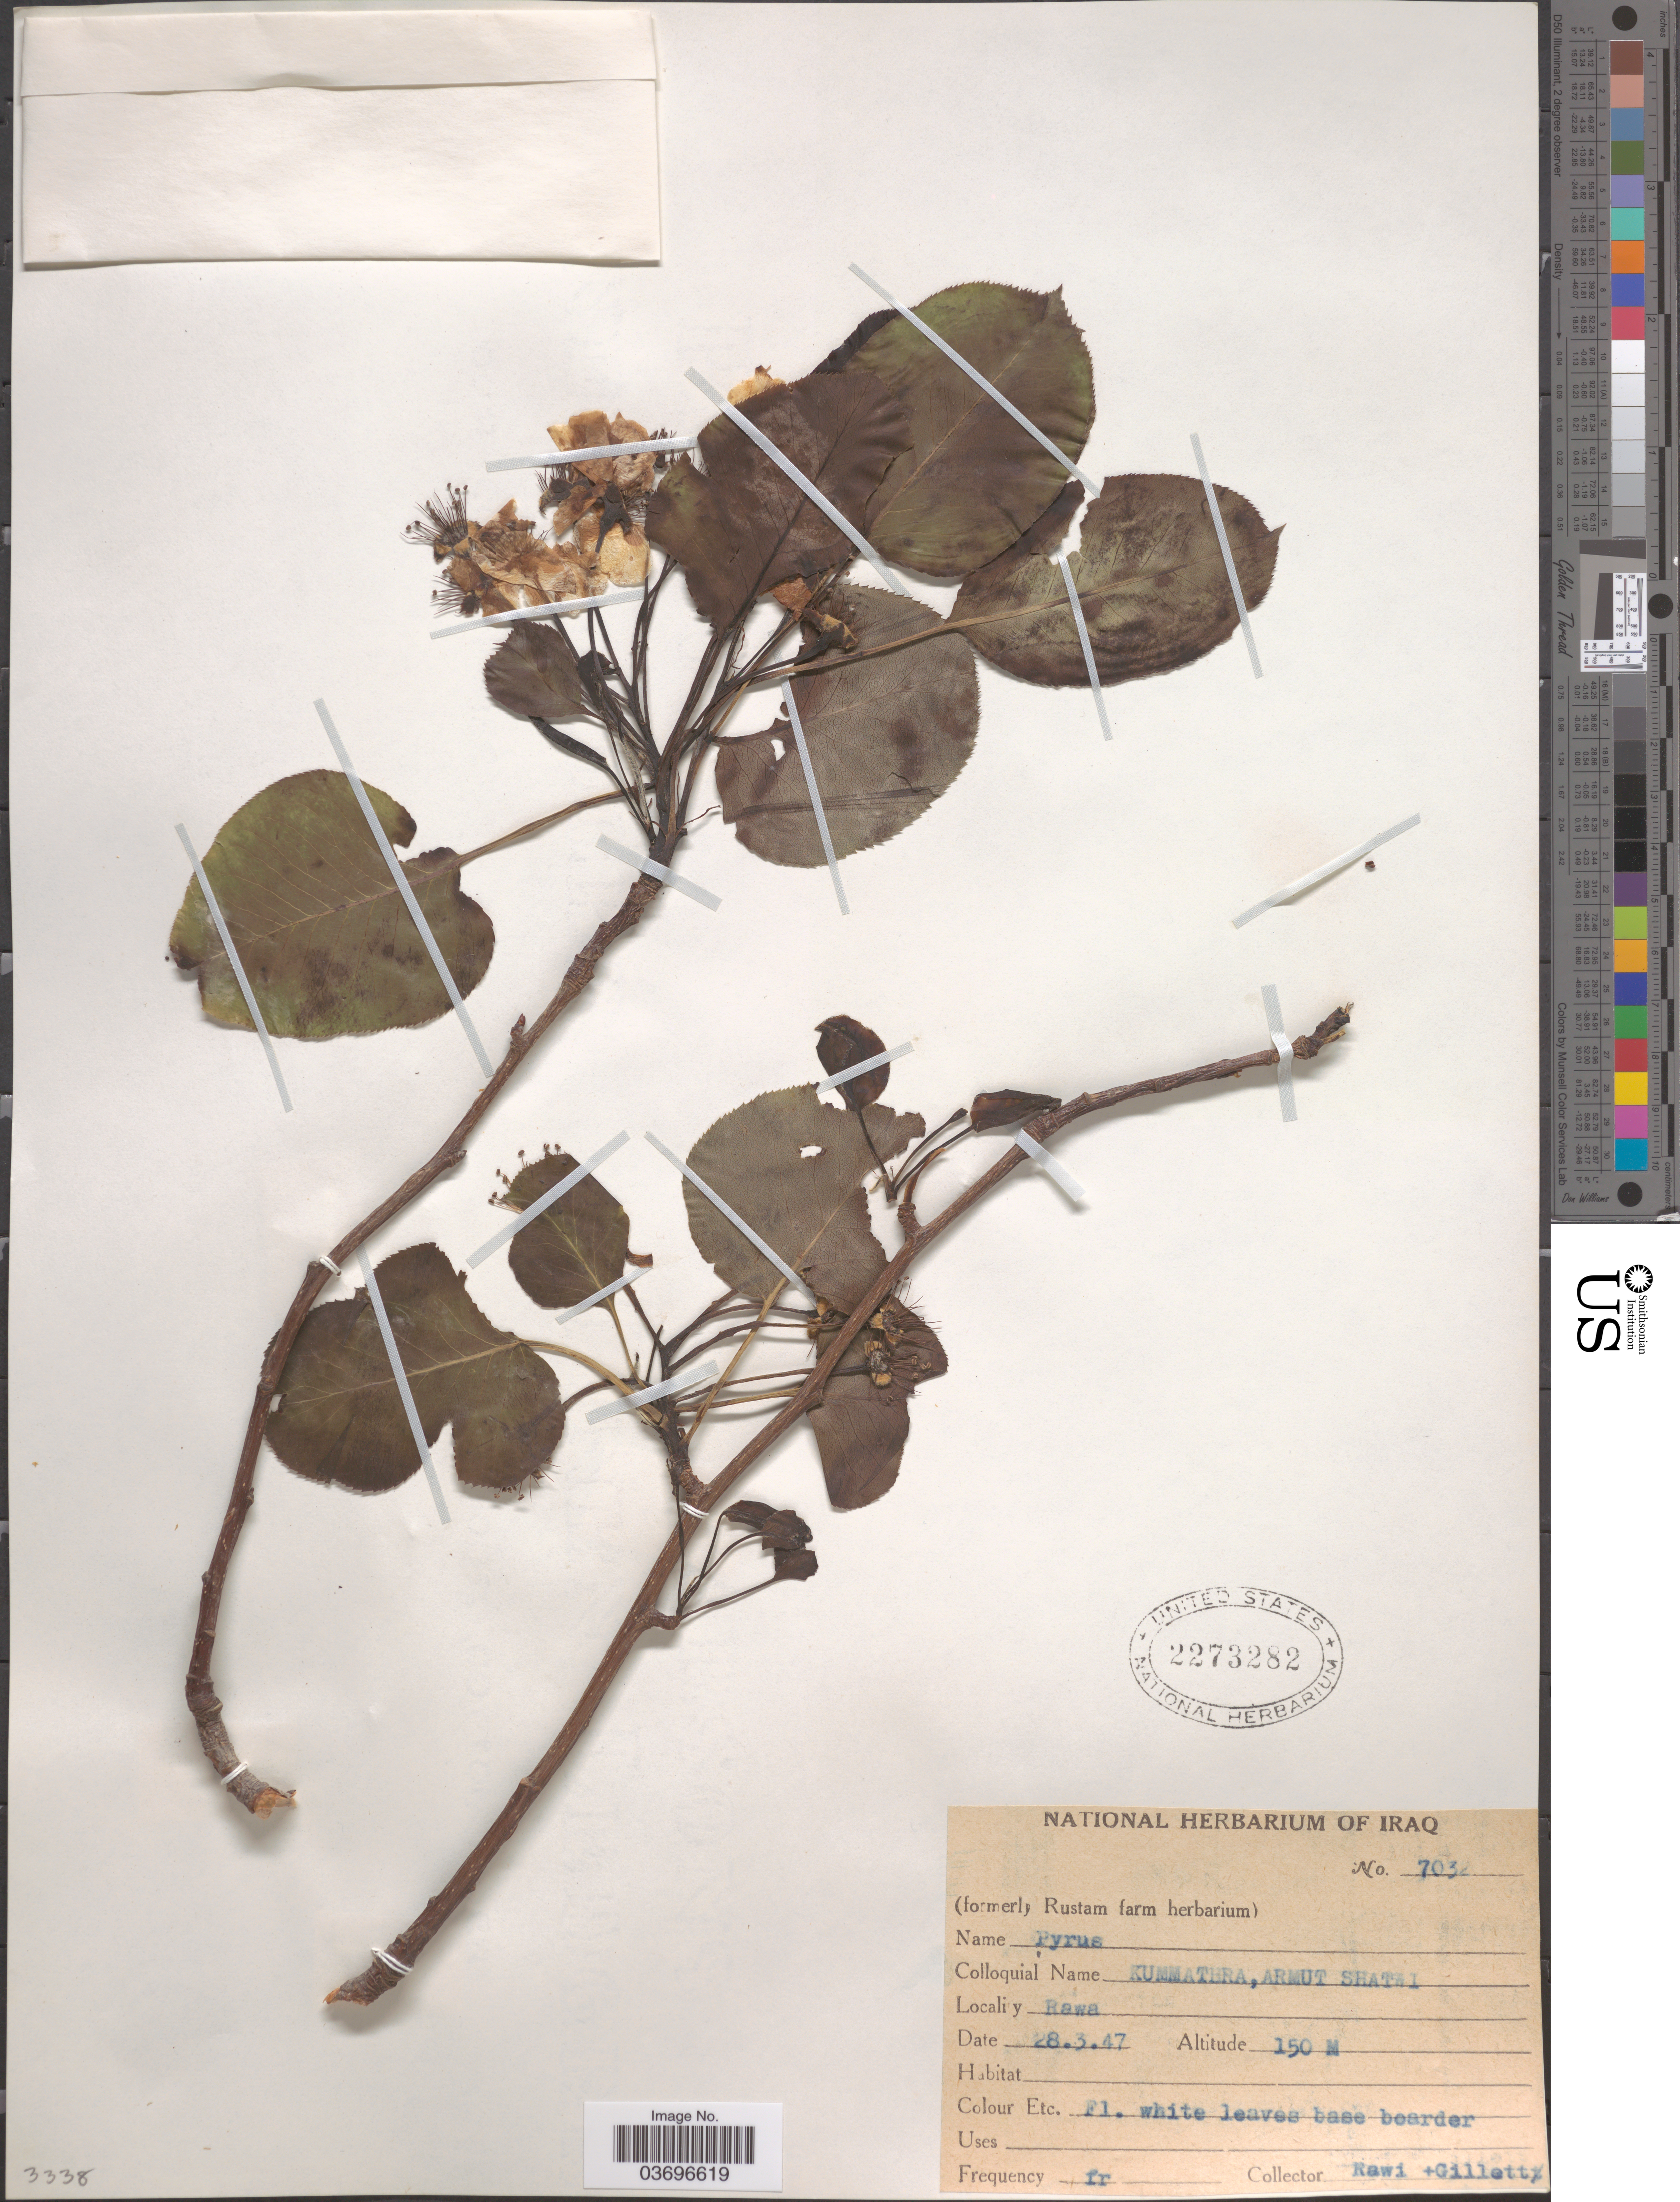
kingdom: Plantae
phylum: Tracheophyta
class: Magnoliopsida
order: Rosales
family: Rosaceae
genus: Pyrus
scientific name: Pyrus sp.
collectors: -. Rawi & Gillett, --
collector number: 703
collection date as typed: Transcribed d/m/y: 28/3/47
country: Iraq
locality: Rawa.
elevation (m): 150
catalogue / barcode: US 2273282